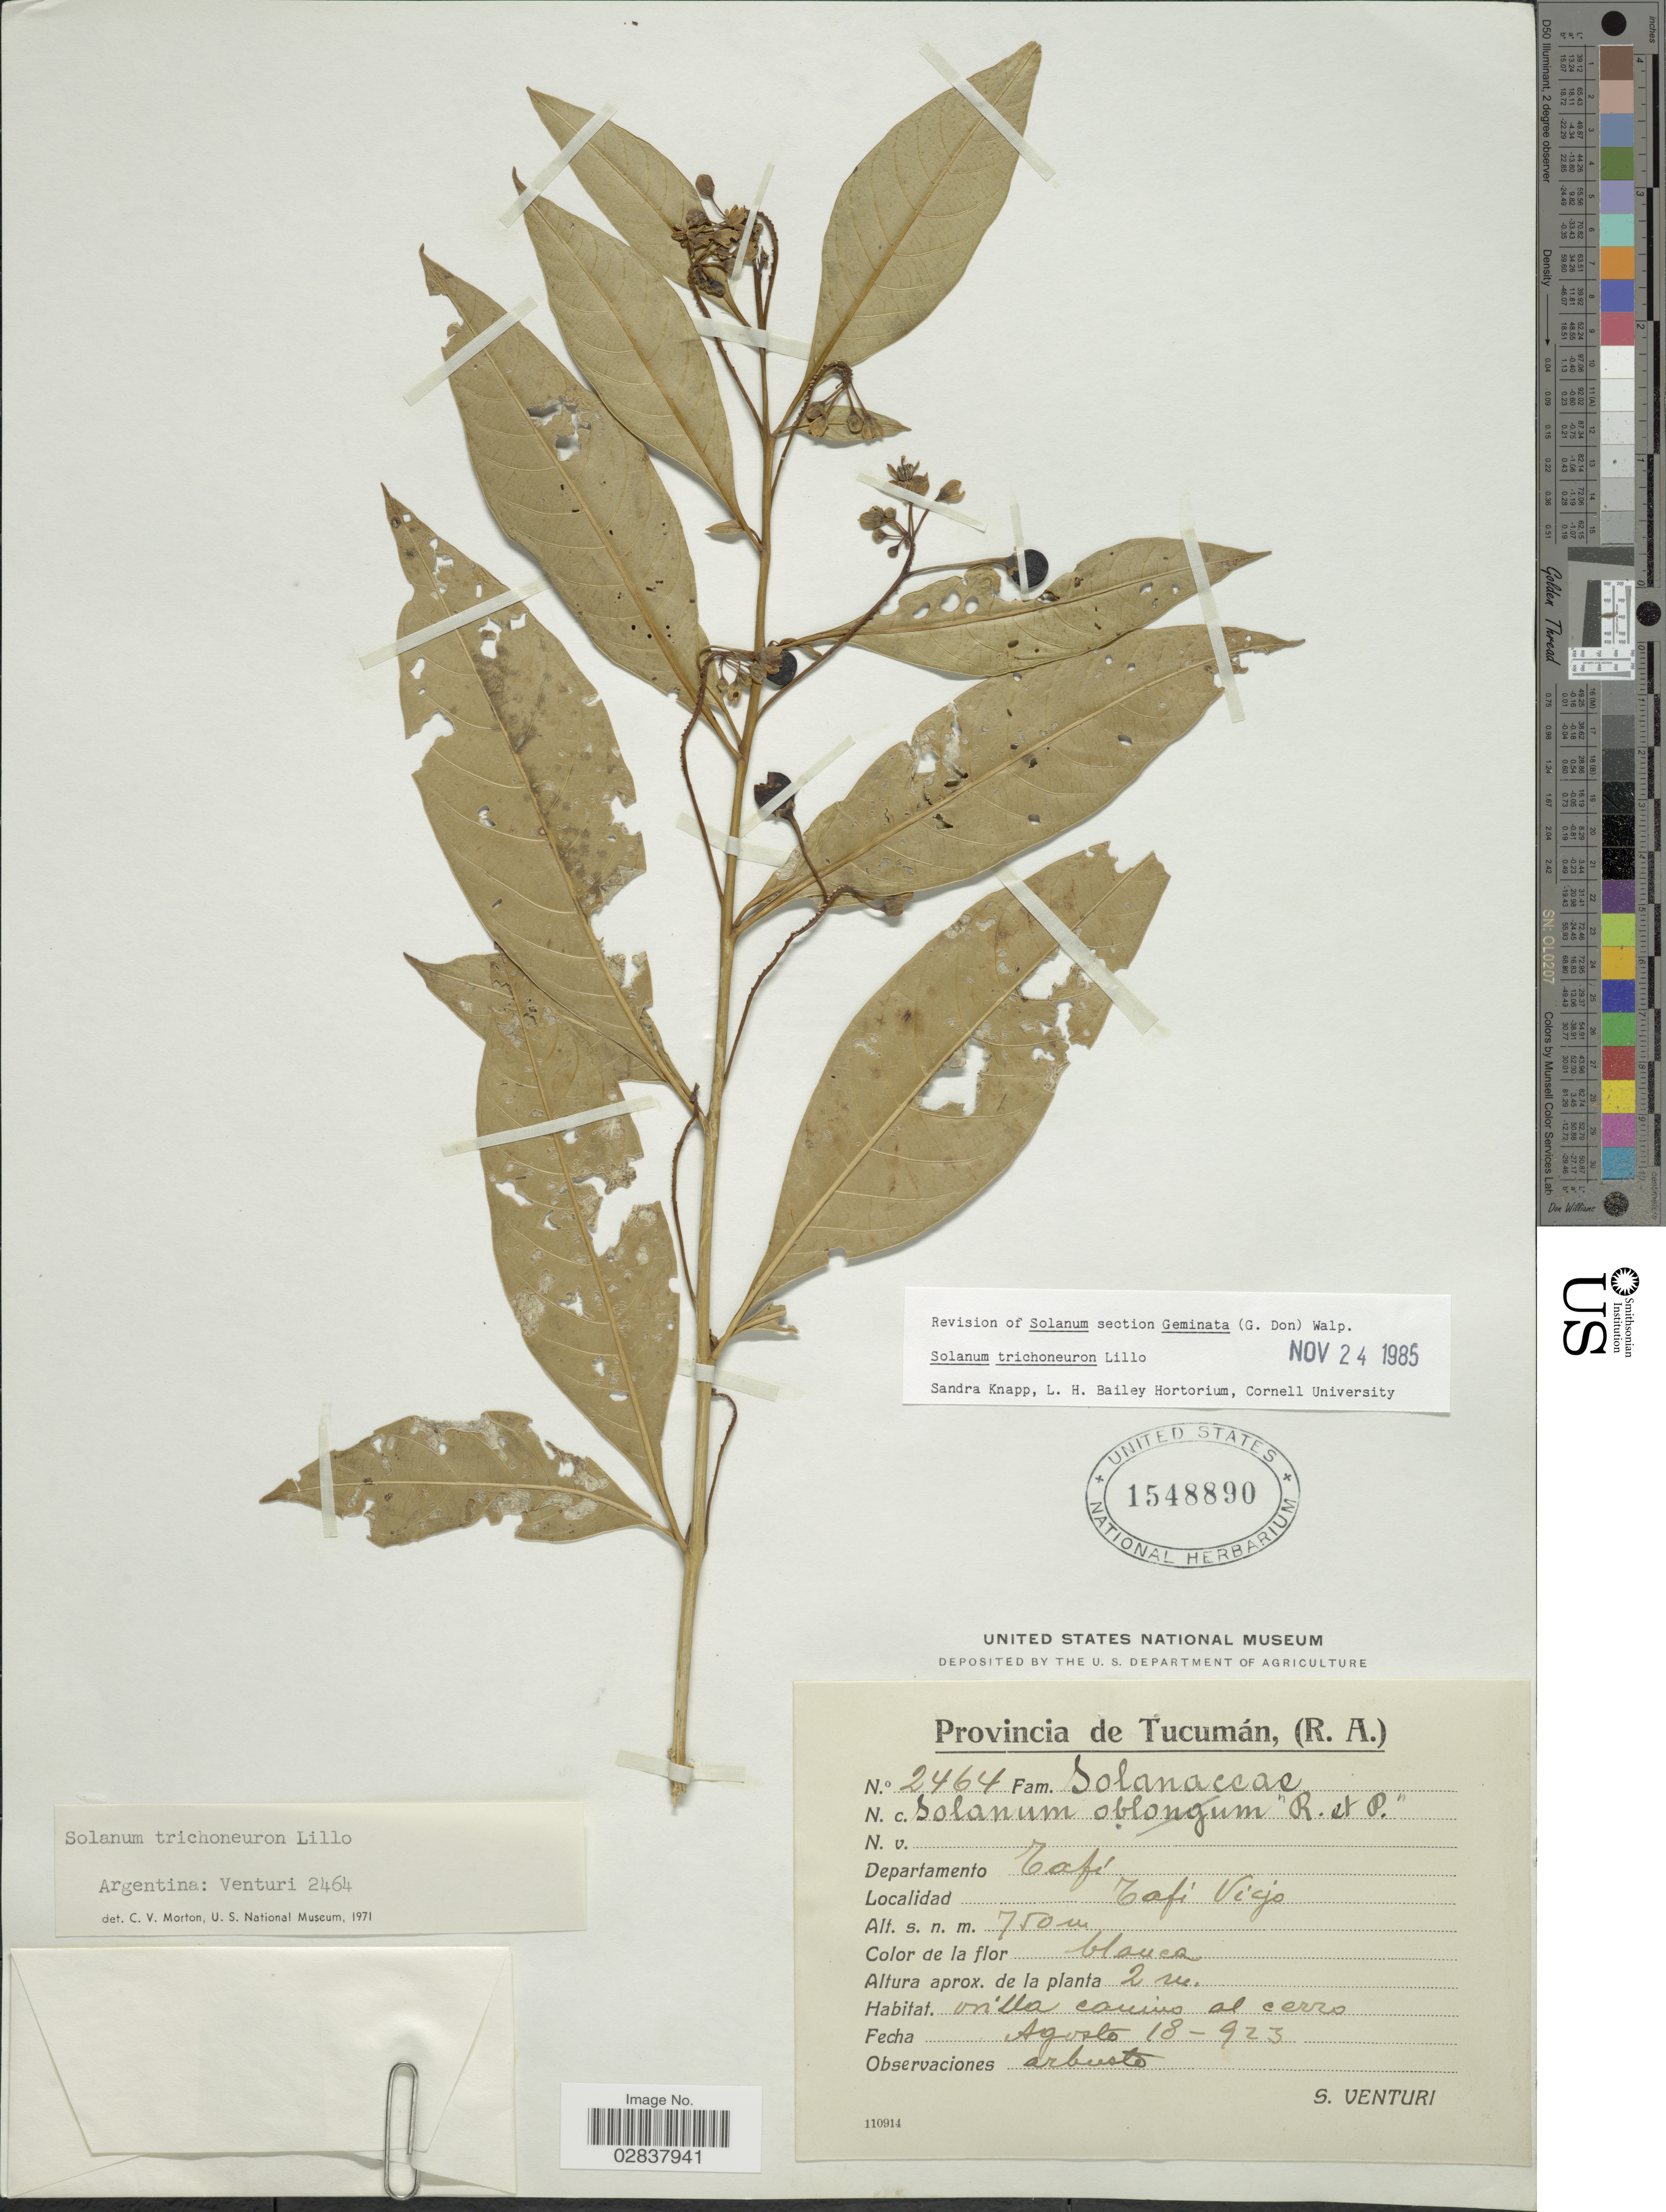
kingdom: Plantae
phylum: Tracheophyta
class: Magnoliopsida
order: Solanales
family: Solanaceae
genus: Solanum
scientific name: Solanum trichoneuron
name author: Lillo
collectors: S. Venturi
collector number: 2464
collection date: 1923-08-18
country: Argentina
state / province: Tucuman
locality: (R.A.) Departamento Tafi, Tafi Viajo.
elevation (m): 750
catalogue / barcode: US 1548890